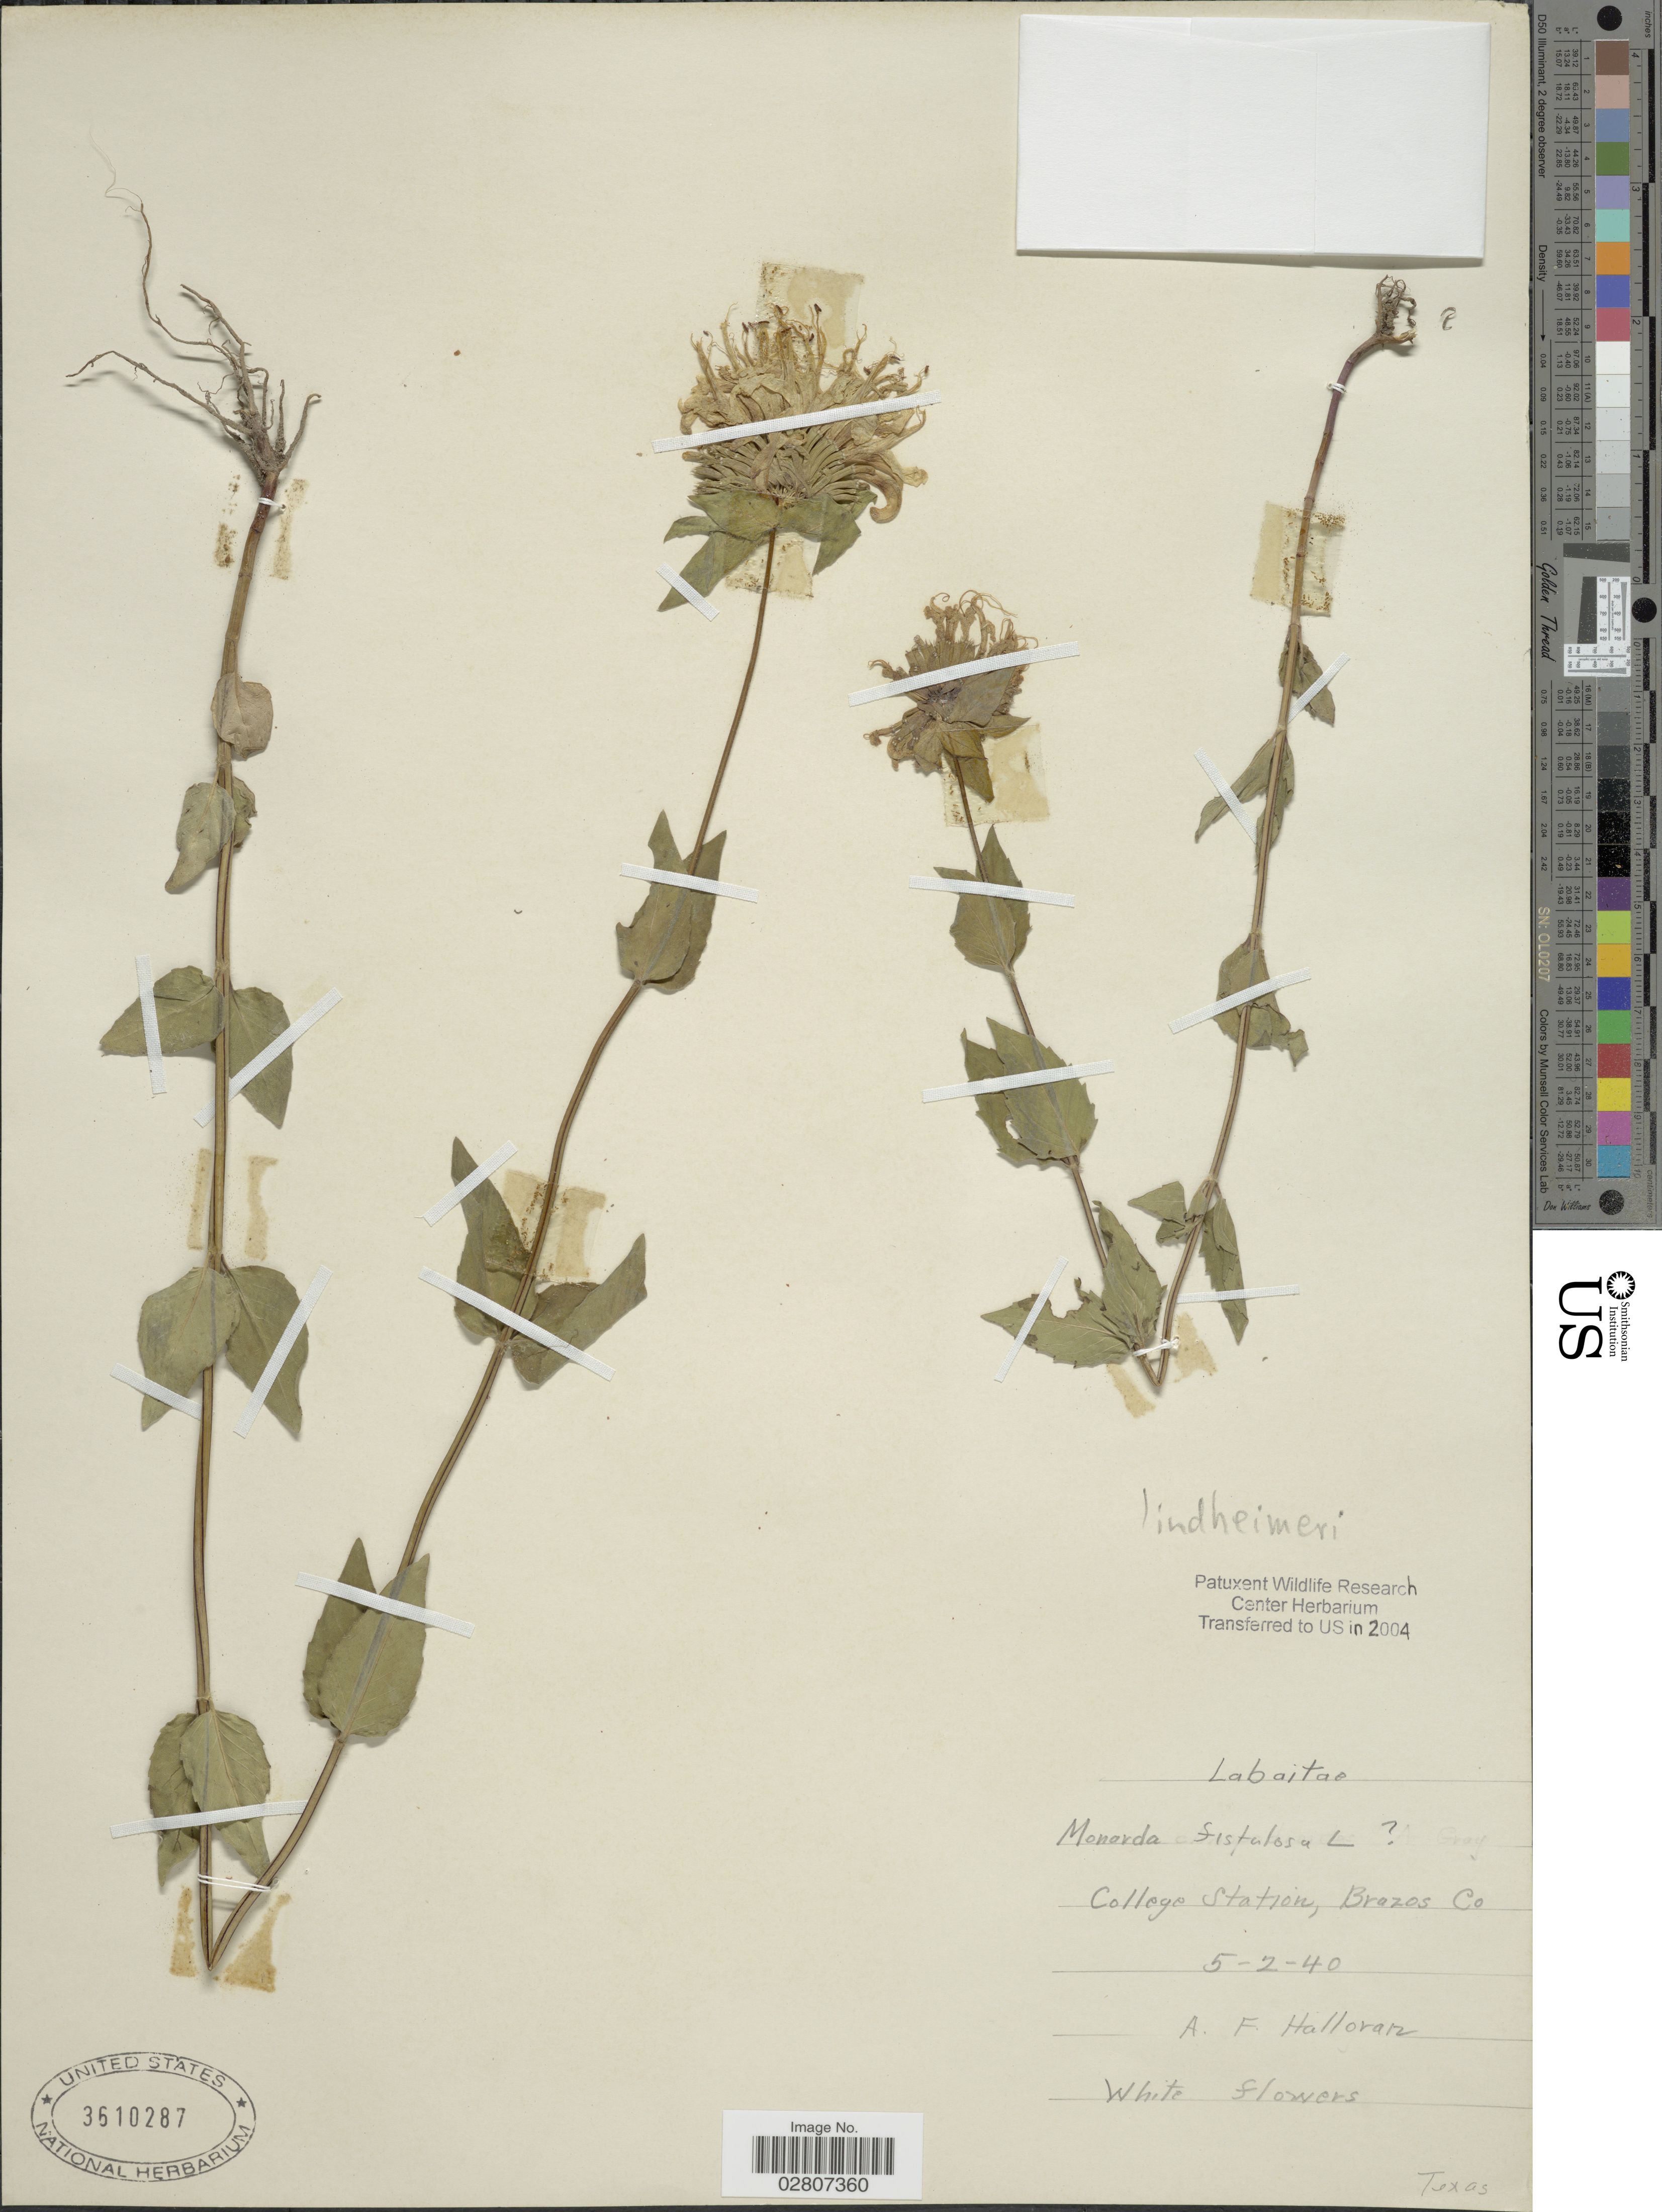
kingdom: Plantae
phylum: Tracheophyta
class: Magnoliopsida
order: Lamiales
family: Lamiaceae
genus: Monarda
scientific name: Monarda lindheimeri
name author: Engelm. & A. Gray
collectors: A. Halloran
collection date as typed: Transcribed d/m/y: 2/5/40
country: United States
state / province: Texas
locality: College Station, Brazos Co.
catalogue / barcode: US 3610287